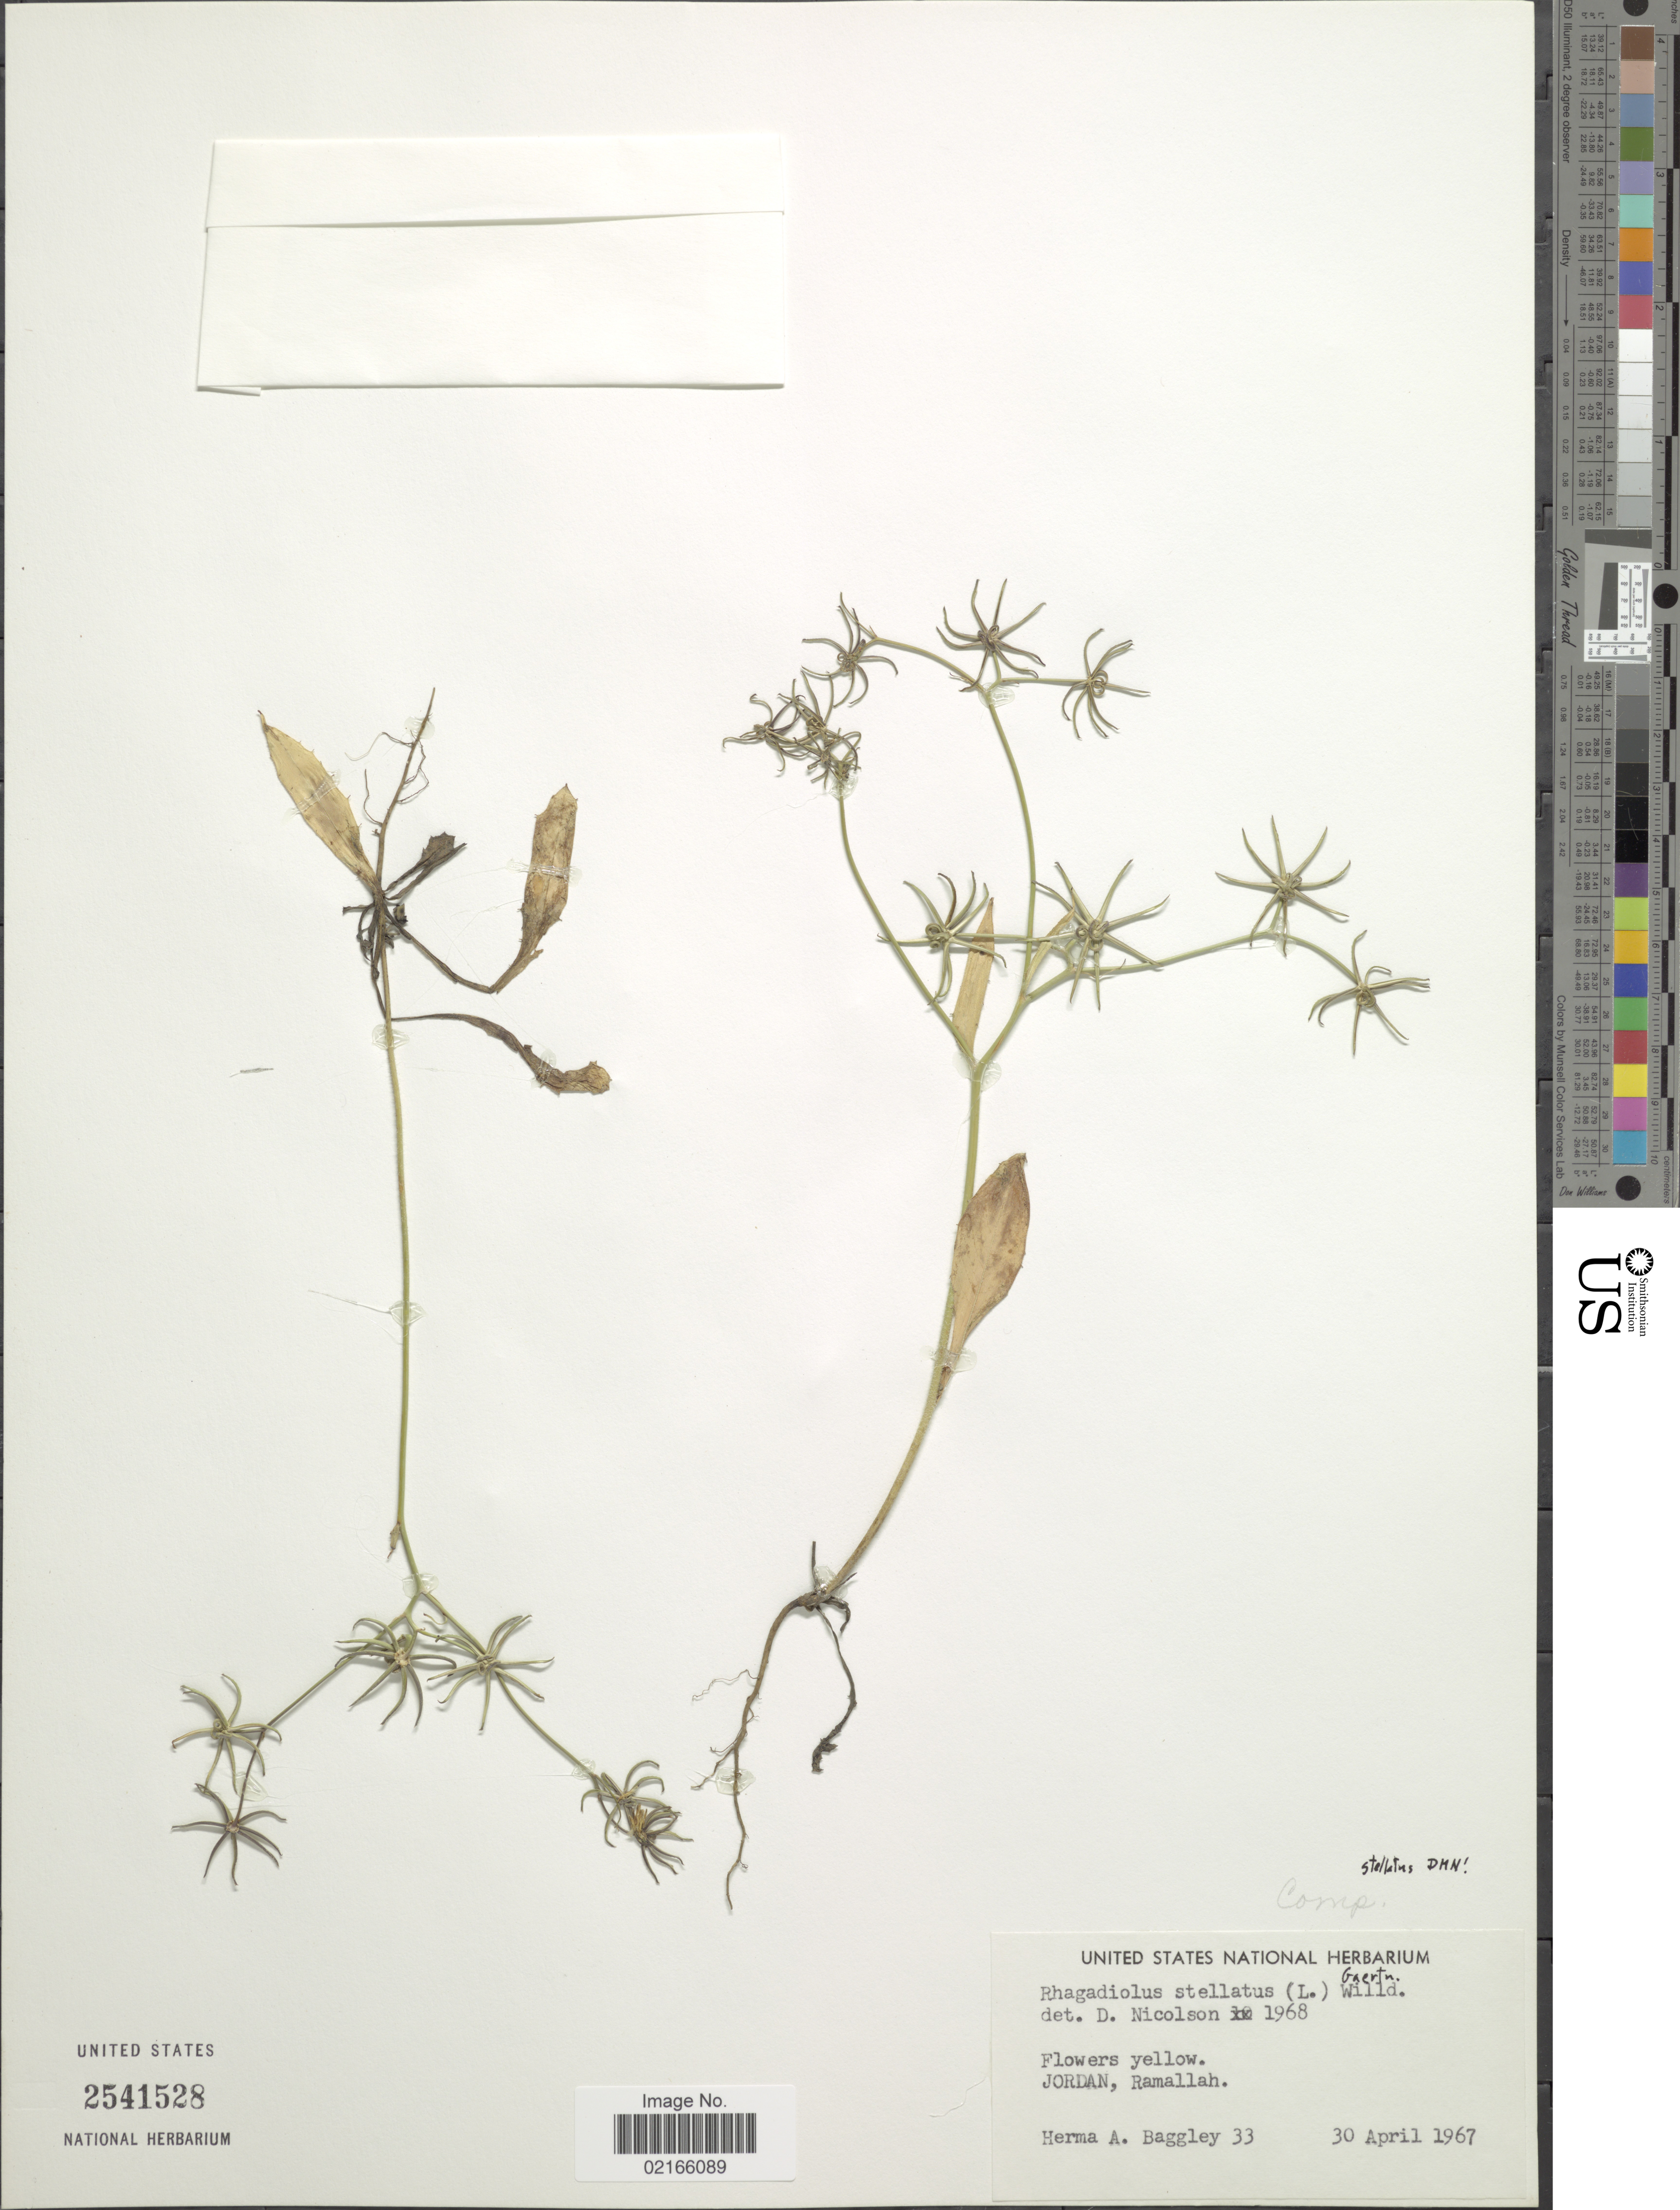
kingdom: Plantae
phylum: Tracheophyta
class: Magnoliopsida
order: Asterales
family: Asteraceae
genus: Rhagadiolus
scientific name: Rhagadiolus stellatus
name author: (L.) Gaertn.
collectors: H. Baggley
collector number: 33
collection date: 1967-04-30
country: Jordan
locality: Ramallah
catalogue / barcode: US 2541528